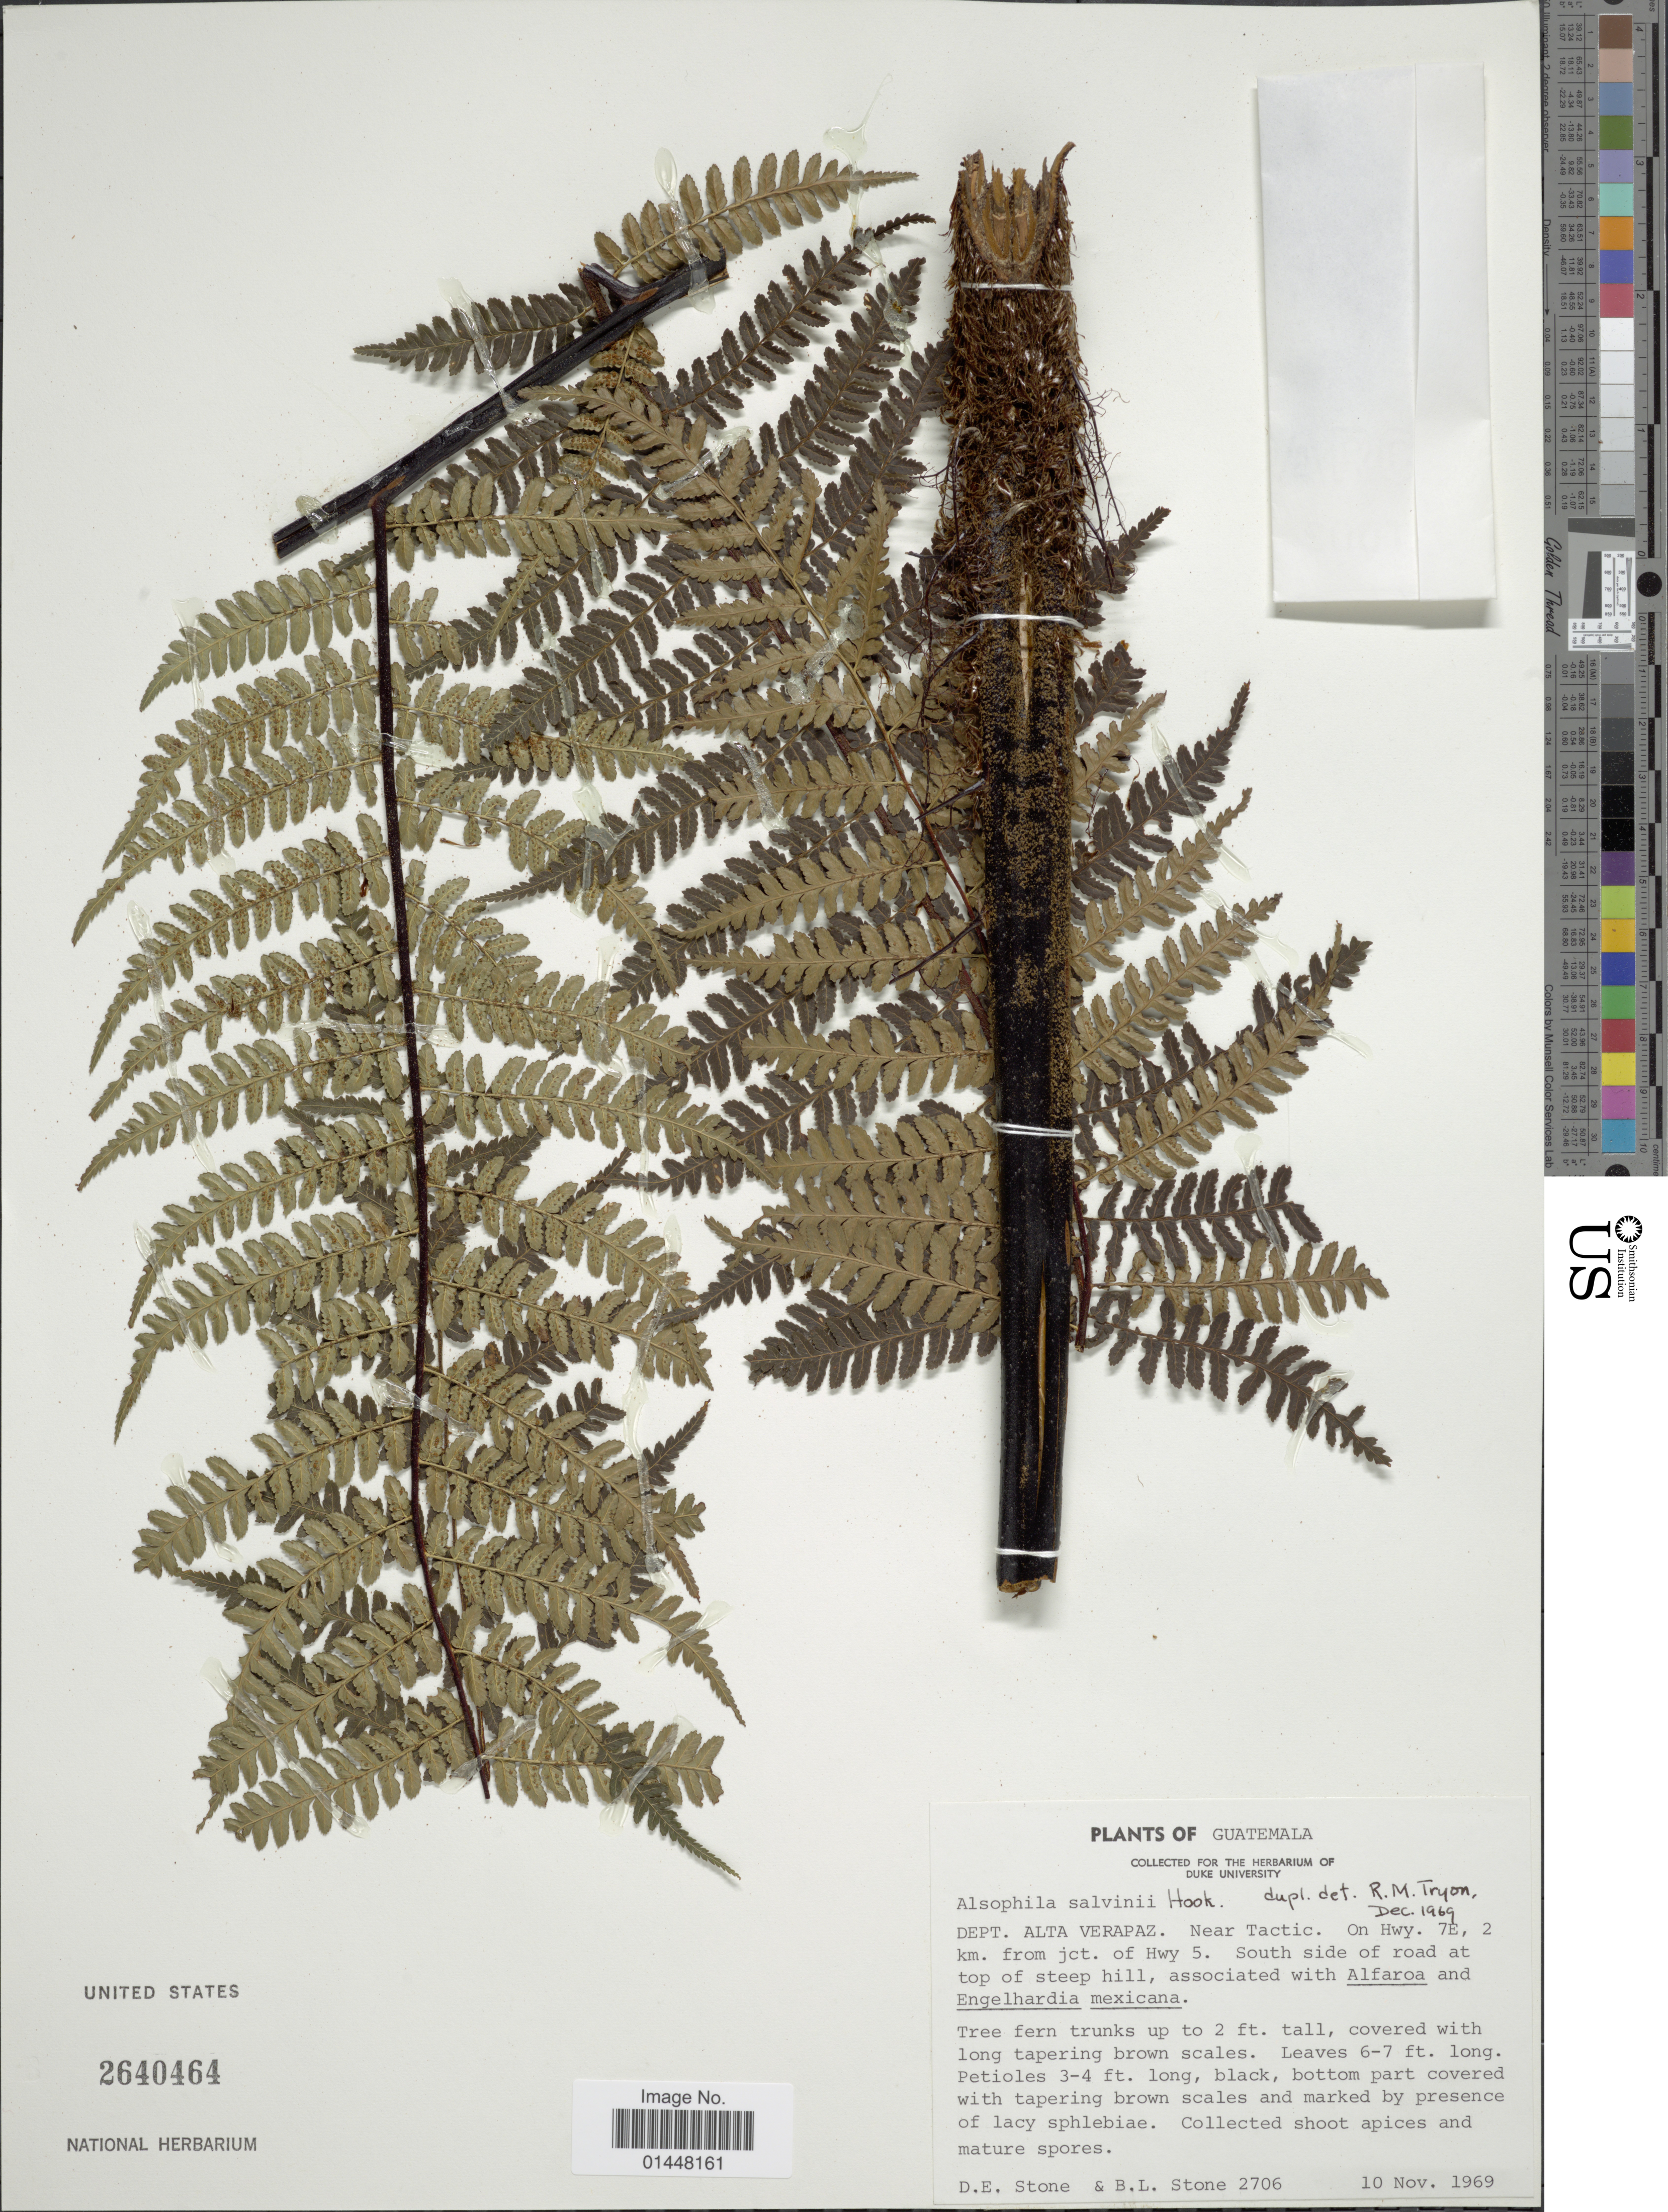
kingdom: Plantae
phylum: Tracheophyta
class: Polypodiopsida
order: Cyatheales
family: Cyatheaceae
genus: Gymnosphaera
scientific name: Gymnosphaera salvinii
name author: (Hook.)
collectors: D. E. Stone & B. L. Stone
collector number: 2706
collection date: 1969-11-10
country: Guatemala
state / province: Alta Verapaz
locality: Near Tactic. On Hwy. 7E, 2 km. from jct. of Hwy 5. South side of road at top of steep hill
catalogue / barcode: US 2640464